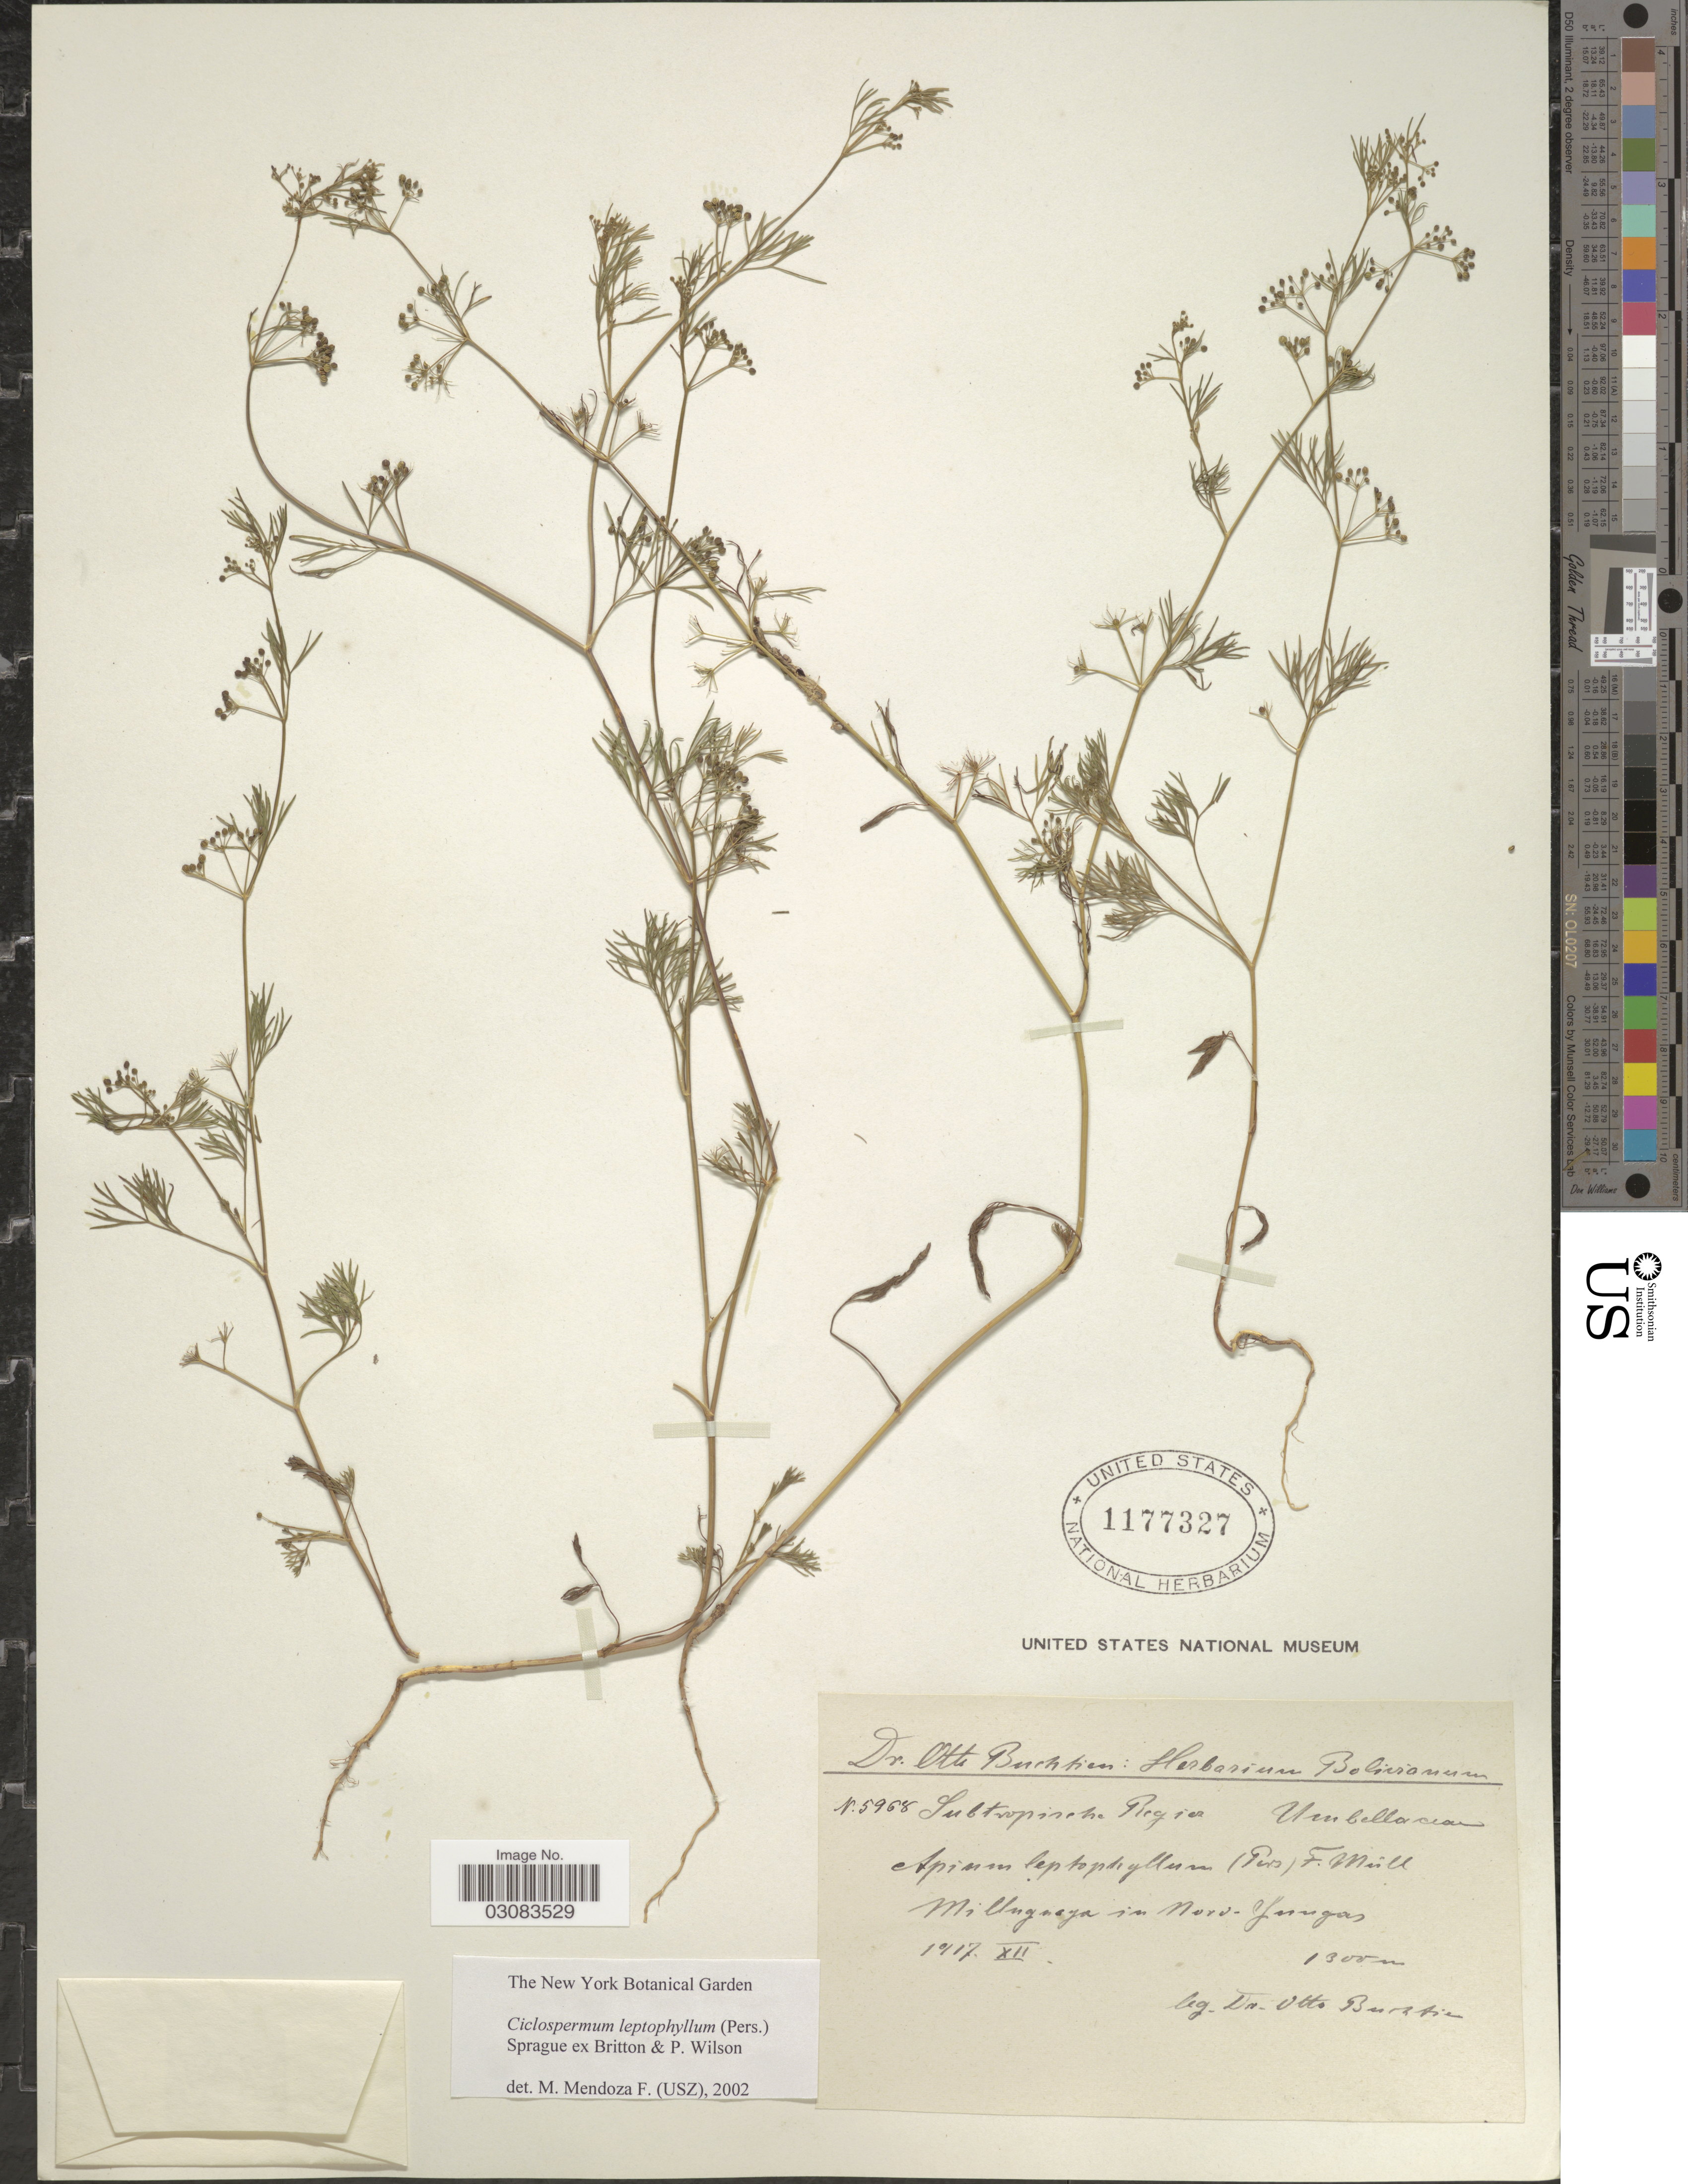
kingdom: Plantae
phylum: Tracheophyta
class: Magnoliopsida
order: Apiales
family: Apiaceae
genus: Cyclospermum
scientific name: Cyclospermum leptophyllum var. leptophyllum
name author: (Pers.) Sprague ex Britton & P. Wilson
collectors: O. Buchtien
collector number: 5968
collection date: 1917-12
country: Bolivia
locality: Milluguaya in Nord-Yungas.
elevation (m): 1300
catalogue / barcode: US 1177327